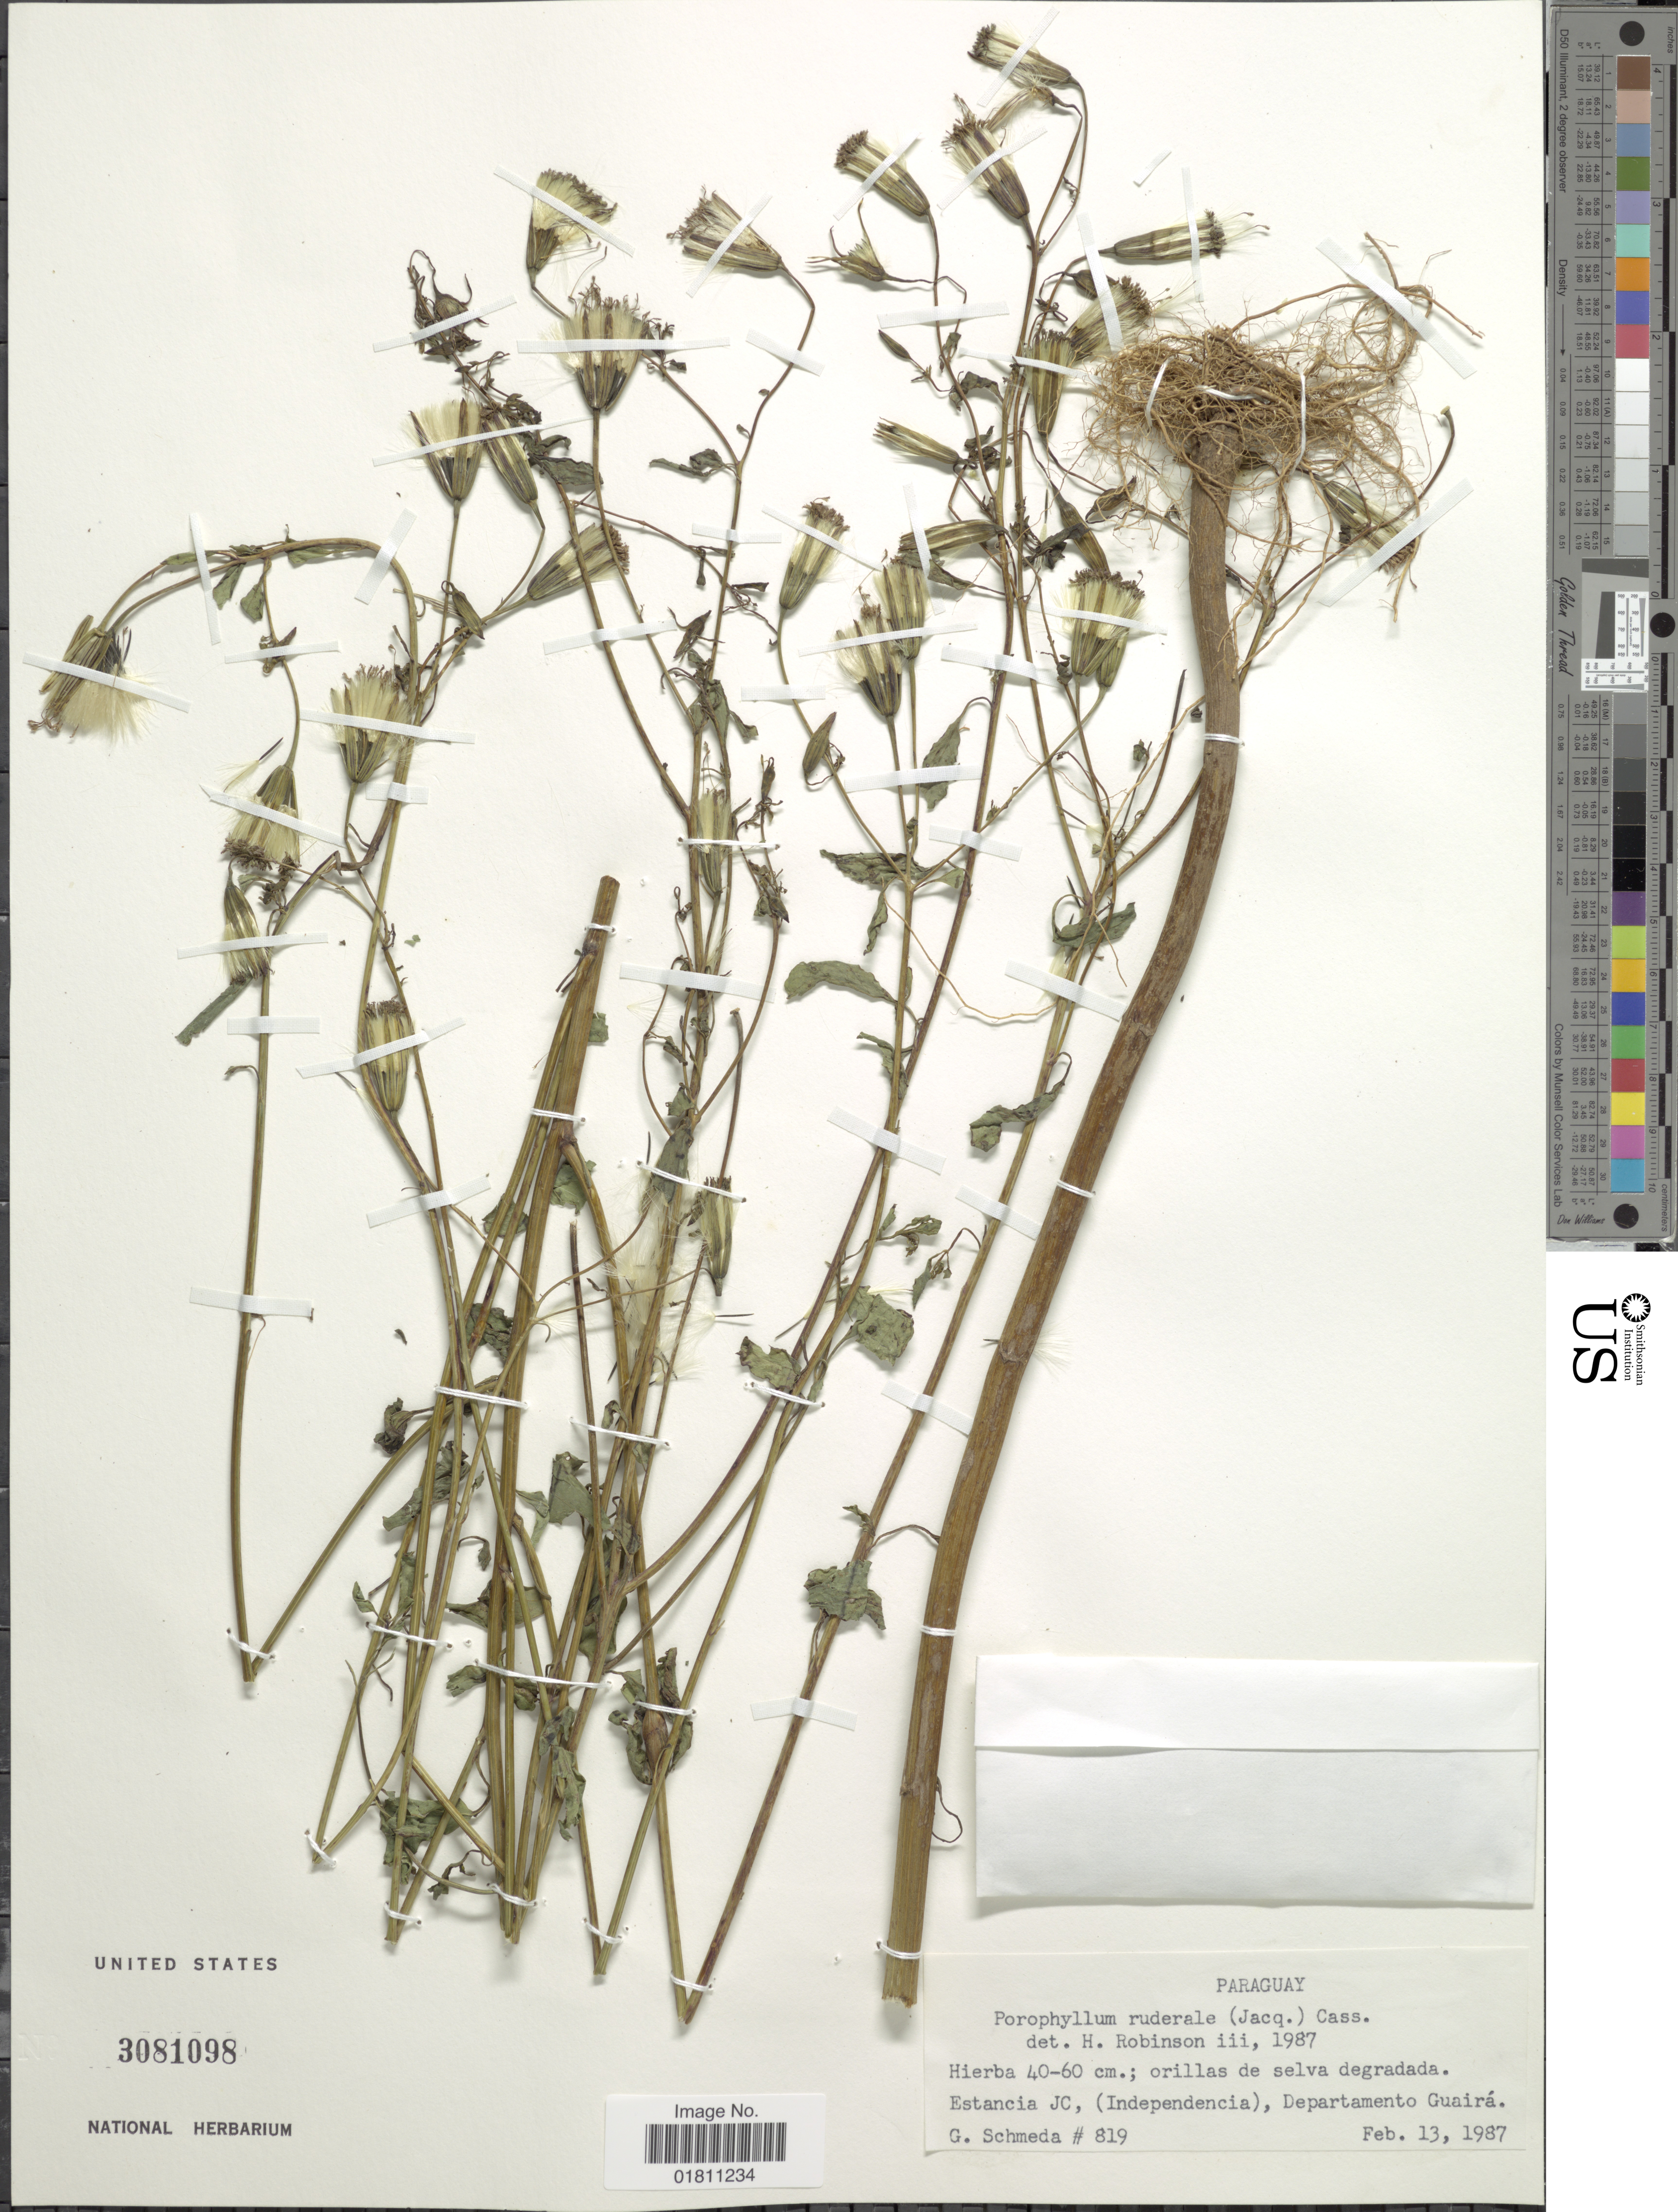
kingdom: Plantae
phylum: Tracheophyta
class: Magnoliopsida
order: Asterales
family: Asteraceae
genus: Porophyllum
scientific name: Porophyllum ruderale subsp. ruderale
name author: (Jacq.) Cass.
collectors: G. Schmeda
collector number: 819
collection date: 1987-02-13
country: Paraguay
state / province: Guaira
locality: Estancia JC, (Independencia)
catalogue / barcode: US 3081098